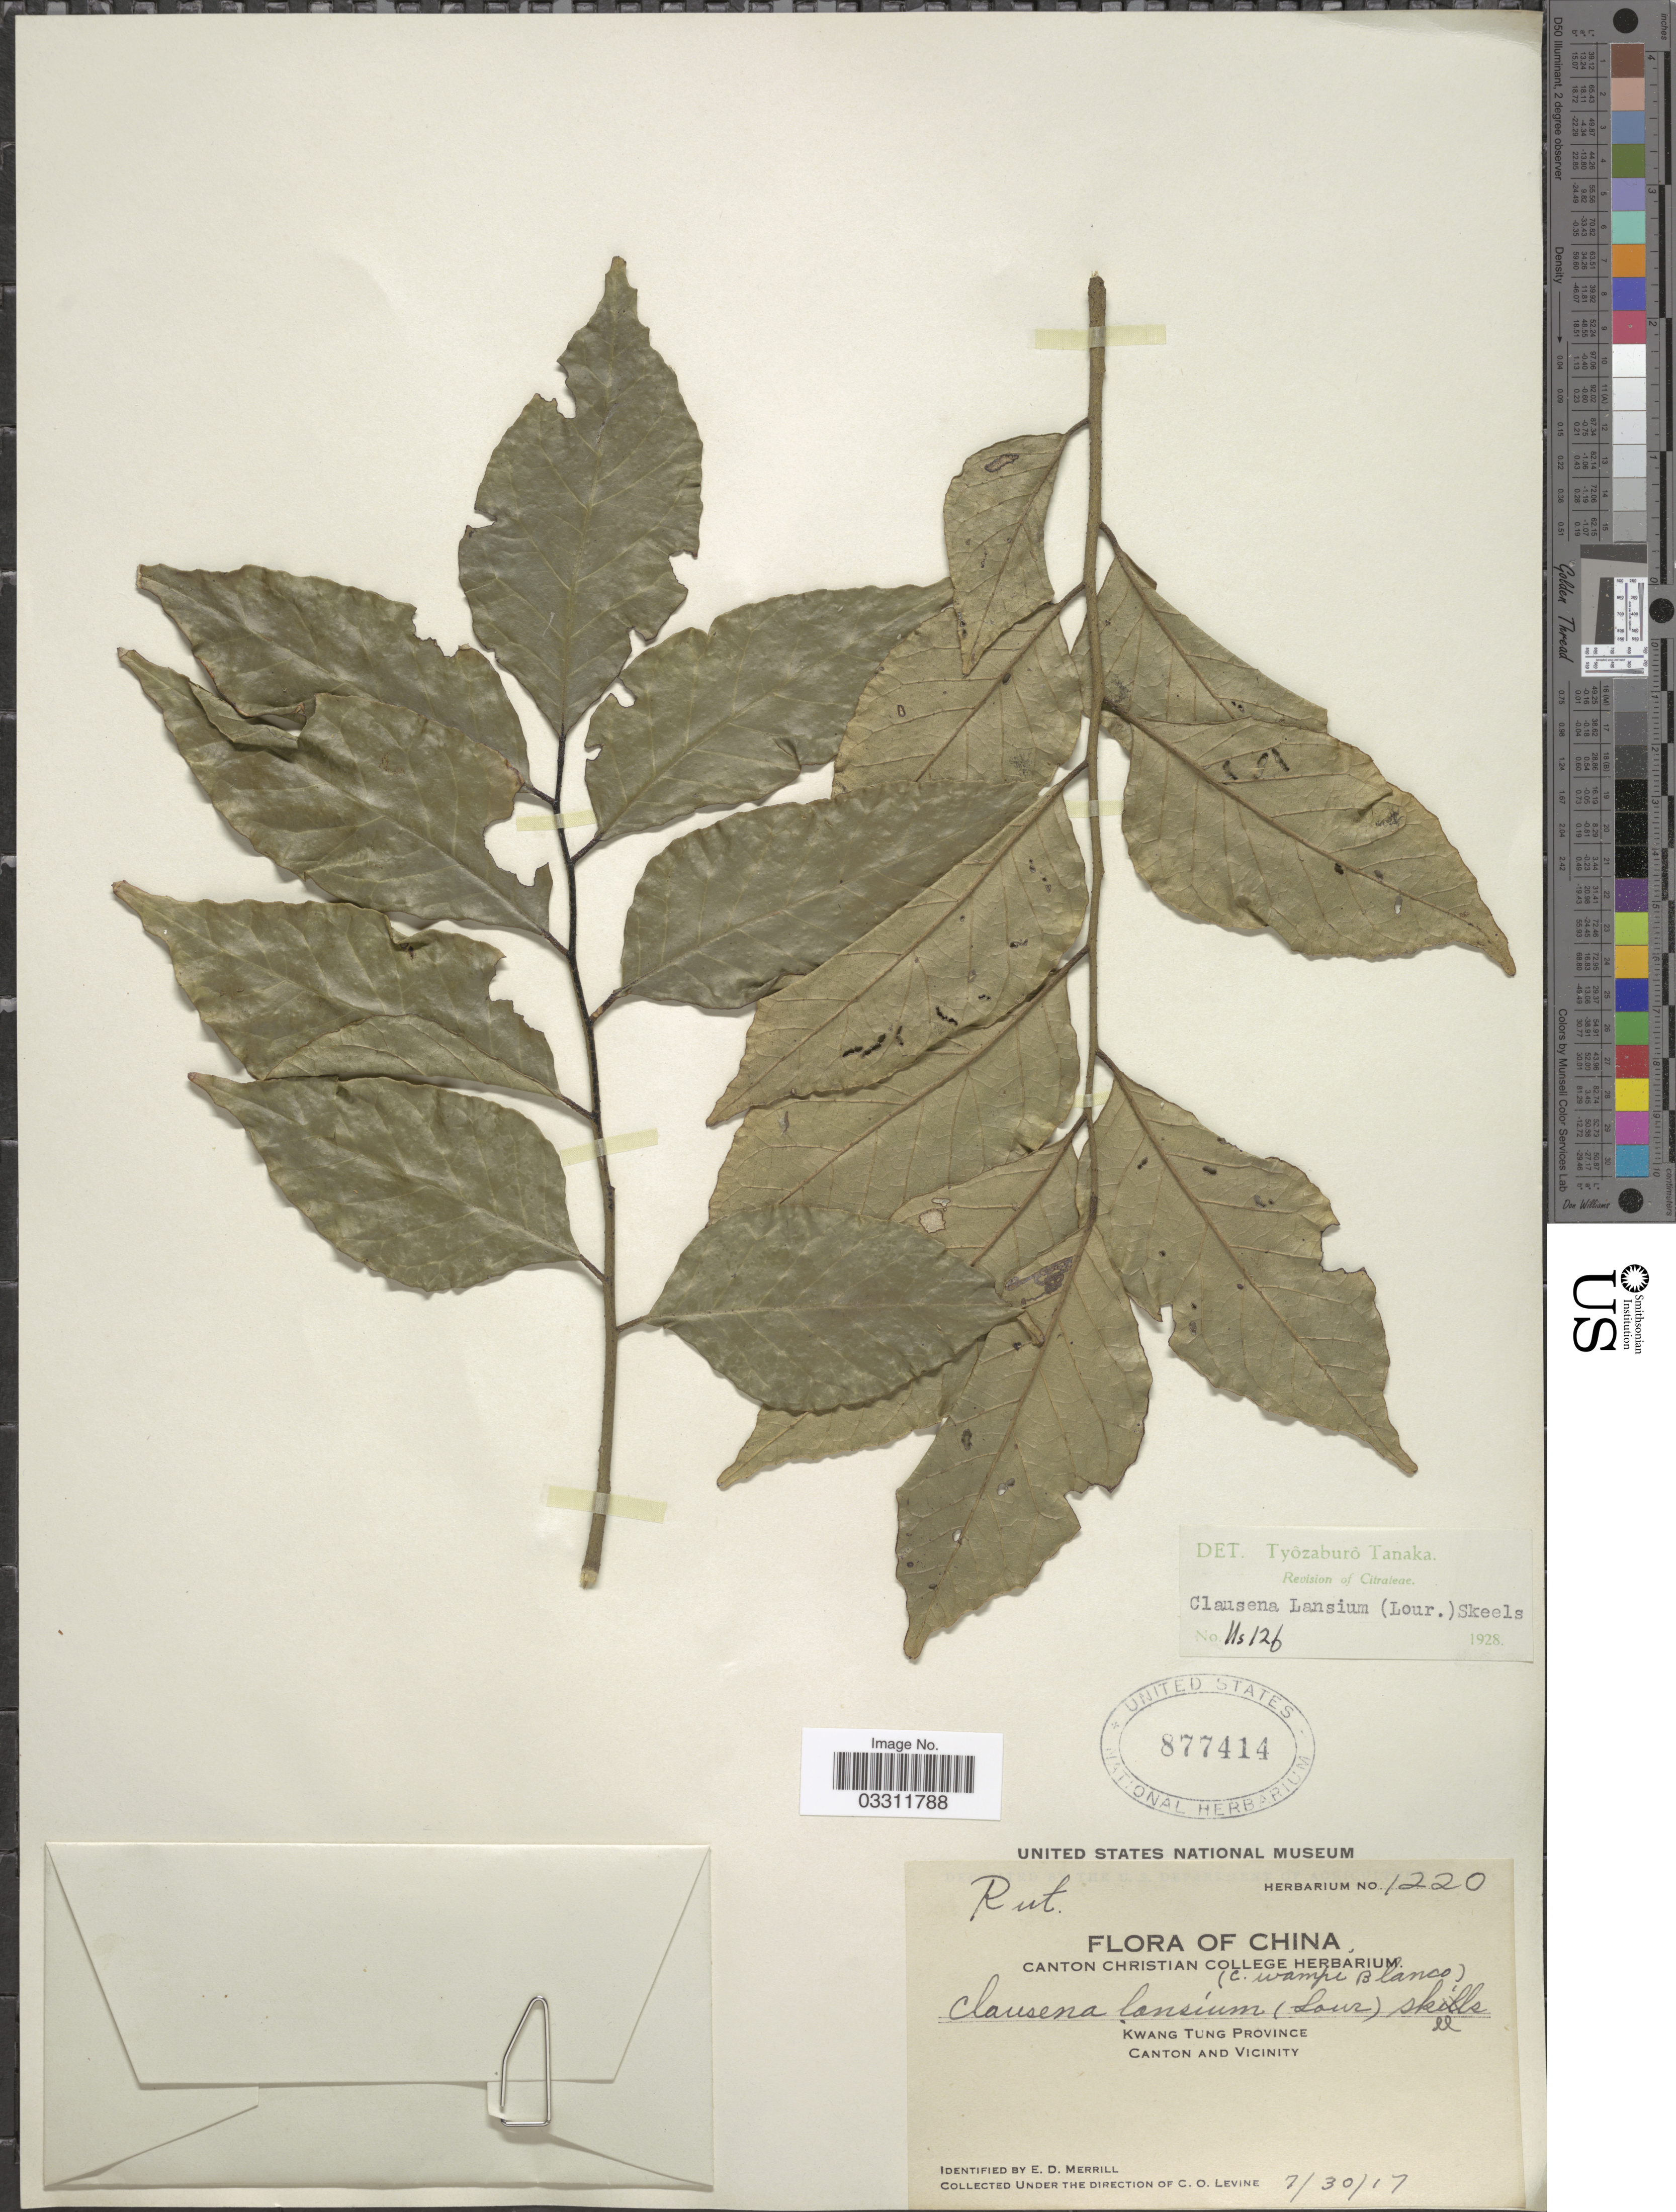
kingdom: Plantae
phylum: Tracheophyta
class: Magnoliopsida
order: Sapindales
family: Rutaceae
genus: Clausena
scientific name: Clausena lansium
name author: (Lour.) Skeels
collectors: C. O. Levine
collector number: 1220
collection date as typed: Transcribed d/m/y: 30/7/17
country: China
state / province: Guangdong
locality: Kwang Tung Province. Canton and Vicinity.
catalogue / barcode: US 877414